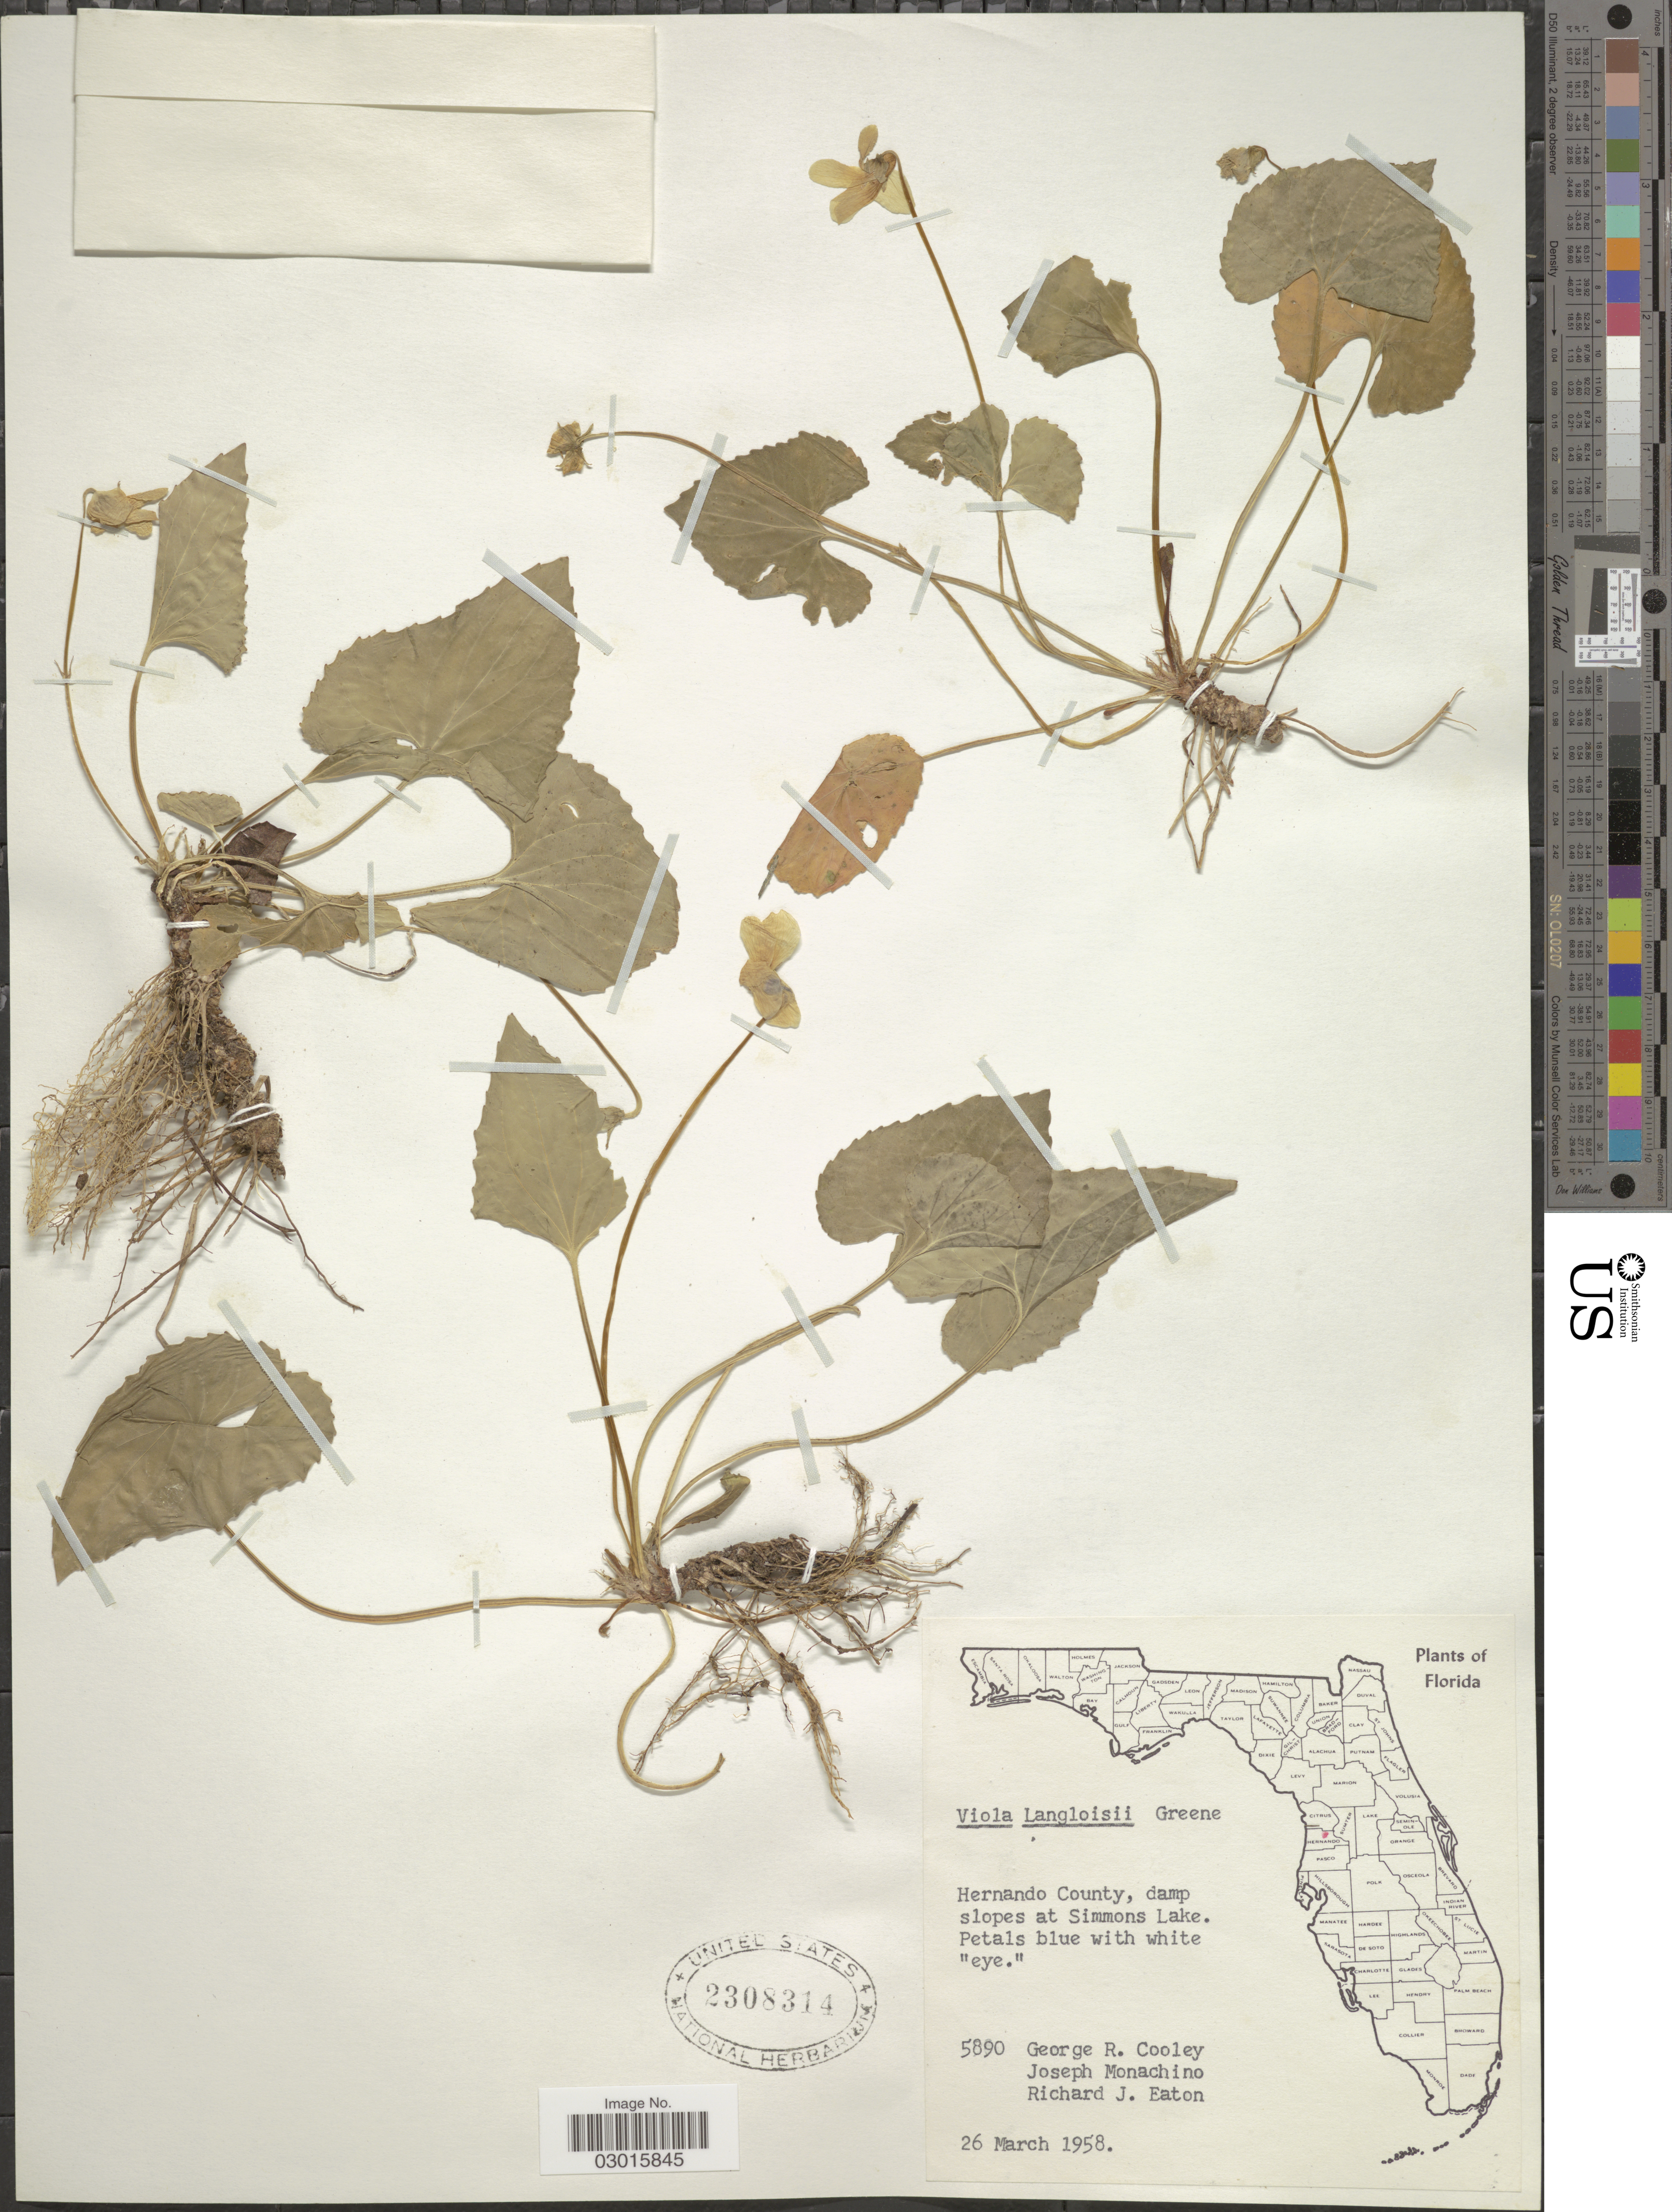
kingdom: Plantae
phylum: Tracheophyta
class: Magnoliopsida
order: Malpighiales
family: Violaceae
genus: Viola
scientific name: Viola langloisii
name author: Greene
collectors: G. R. Cooley, J. V. Monachino & R. J. Eaton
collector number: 5890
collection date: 1958-03-26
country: United States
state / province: Florida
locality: Hernando County, damp slopes at Simmons Lake.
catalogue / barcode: US 2308314